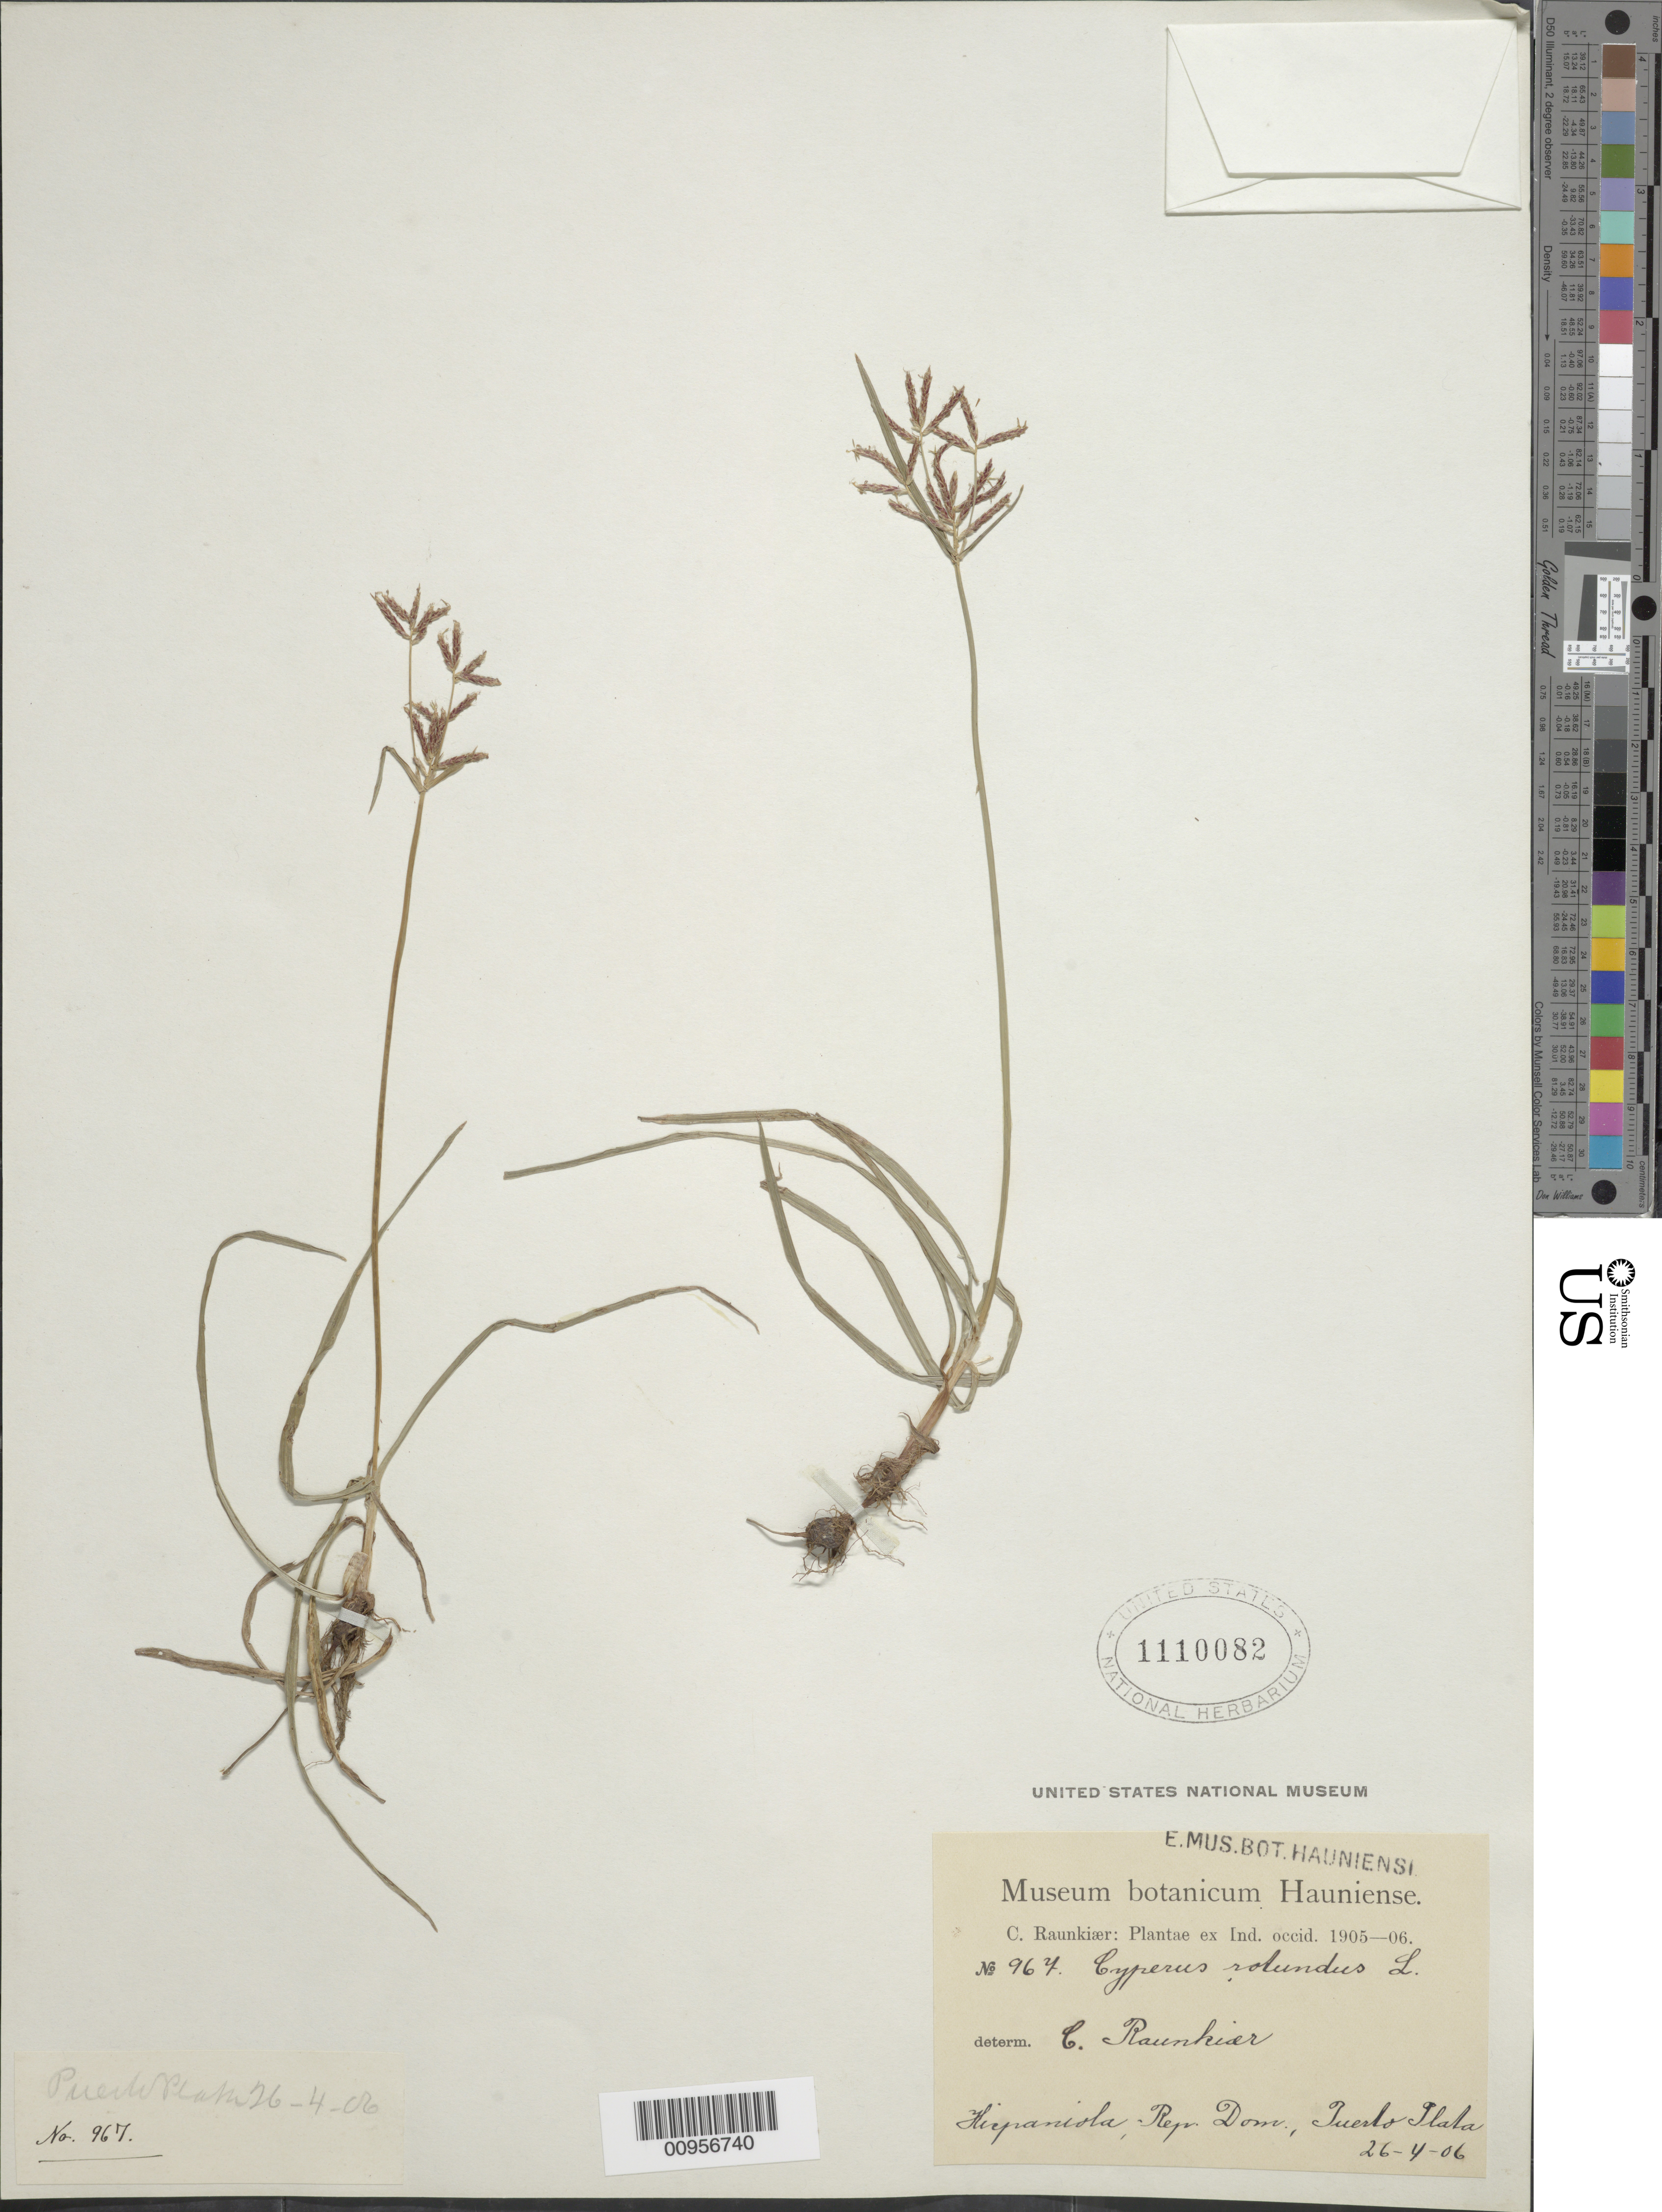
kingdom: Plantae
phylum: Tracheophyta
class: Liliopsida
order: Poales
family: Cyperaceae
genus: Cyperus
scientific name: Cyperus rotundus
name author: L.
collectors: C. C. Raunkiaer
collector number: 967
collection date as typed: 26 Apr 1906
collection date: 1906-04-26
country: Dominican Republic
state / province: Puerto Plata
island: Hispaniola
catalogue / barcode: US 1110082